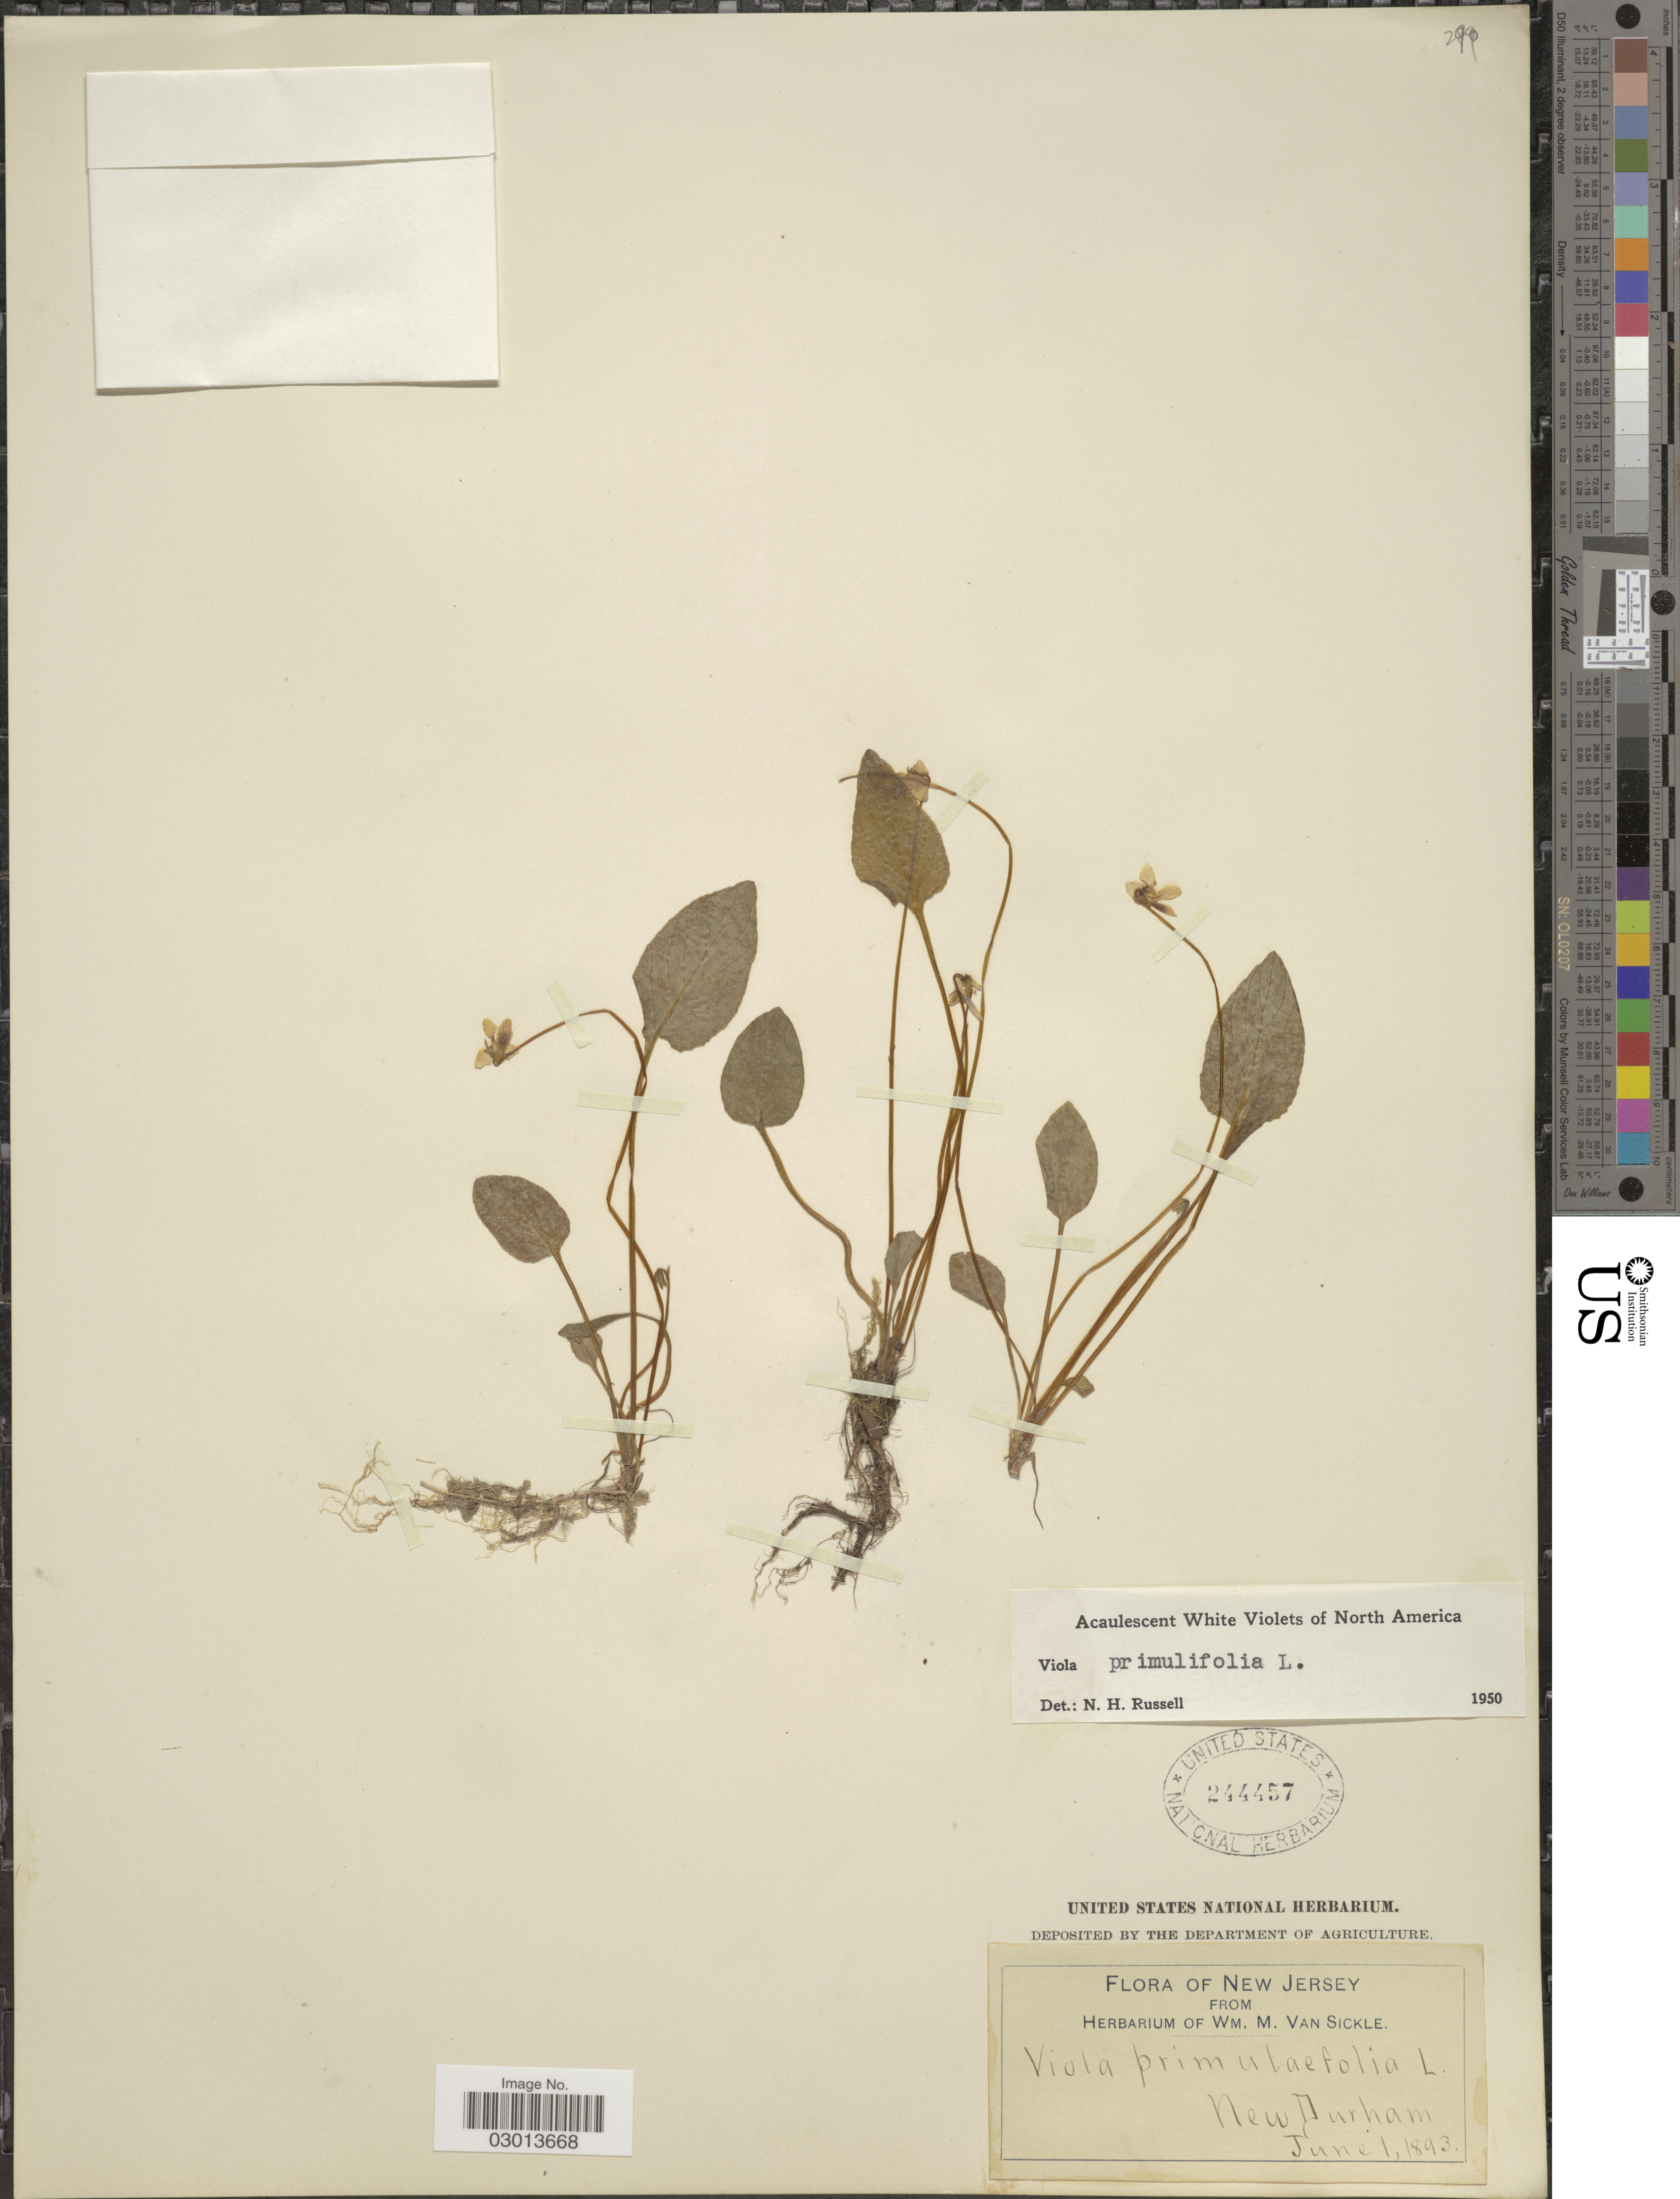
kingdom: Plantae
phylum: Tracheophyta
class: Magnoliopsida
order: Malpighiales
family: Violaceae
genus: Viola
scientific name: Viola primulifolia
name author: L.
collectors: ex herb. Wm. M. Van Sickle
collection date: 1893-06-01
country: United States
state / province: New Jersey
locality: New Durham.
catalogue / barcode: US 244457